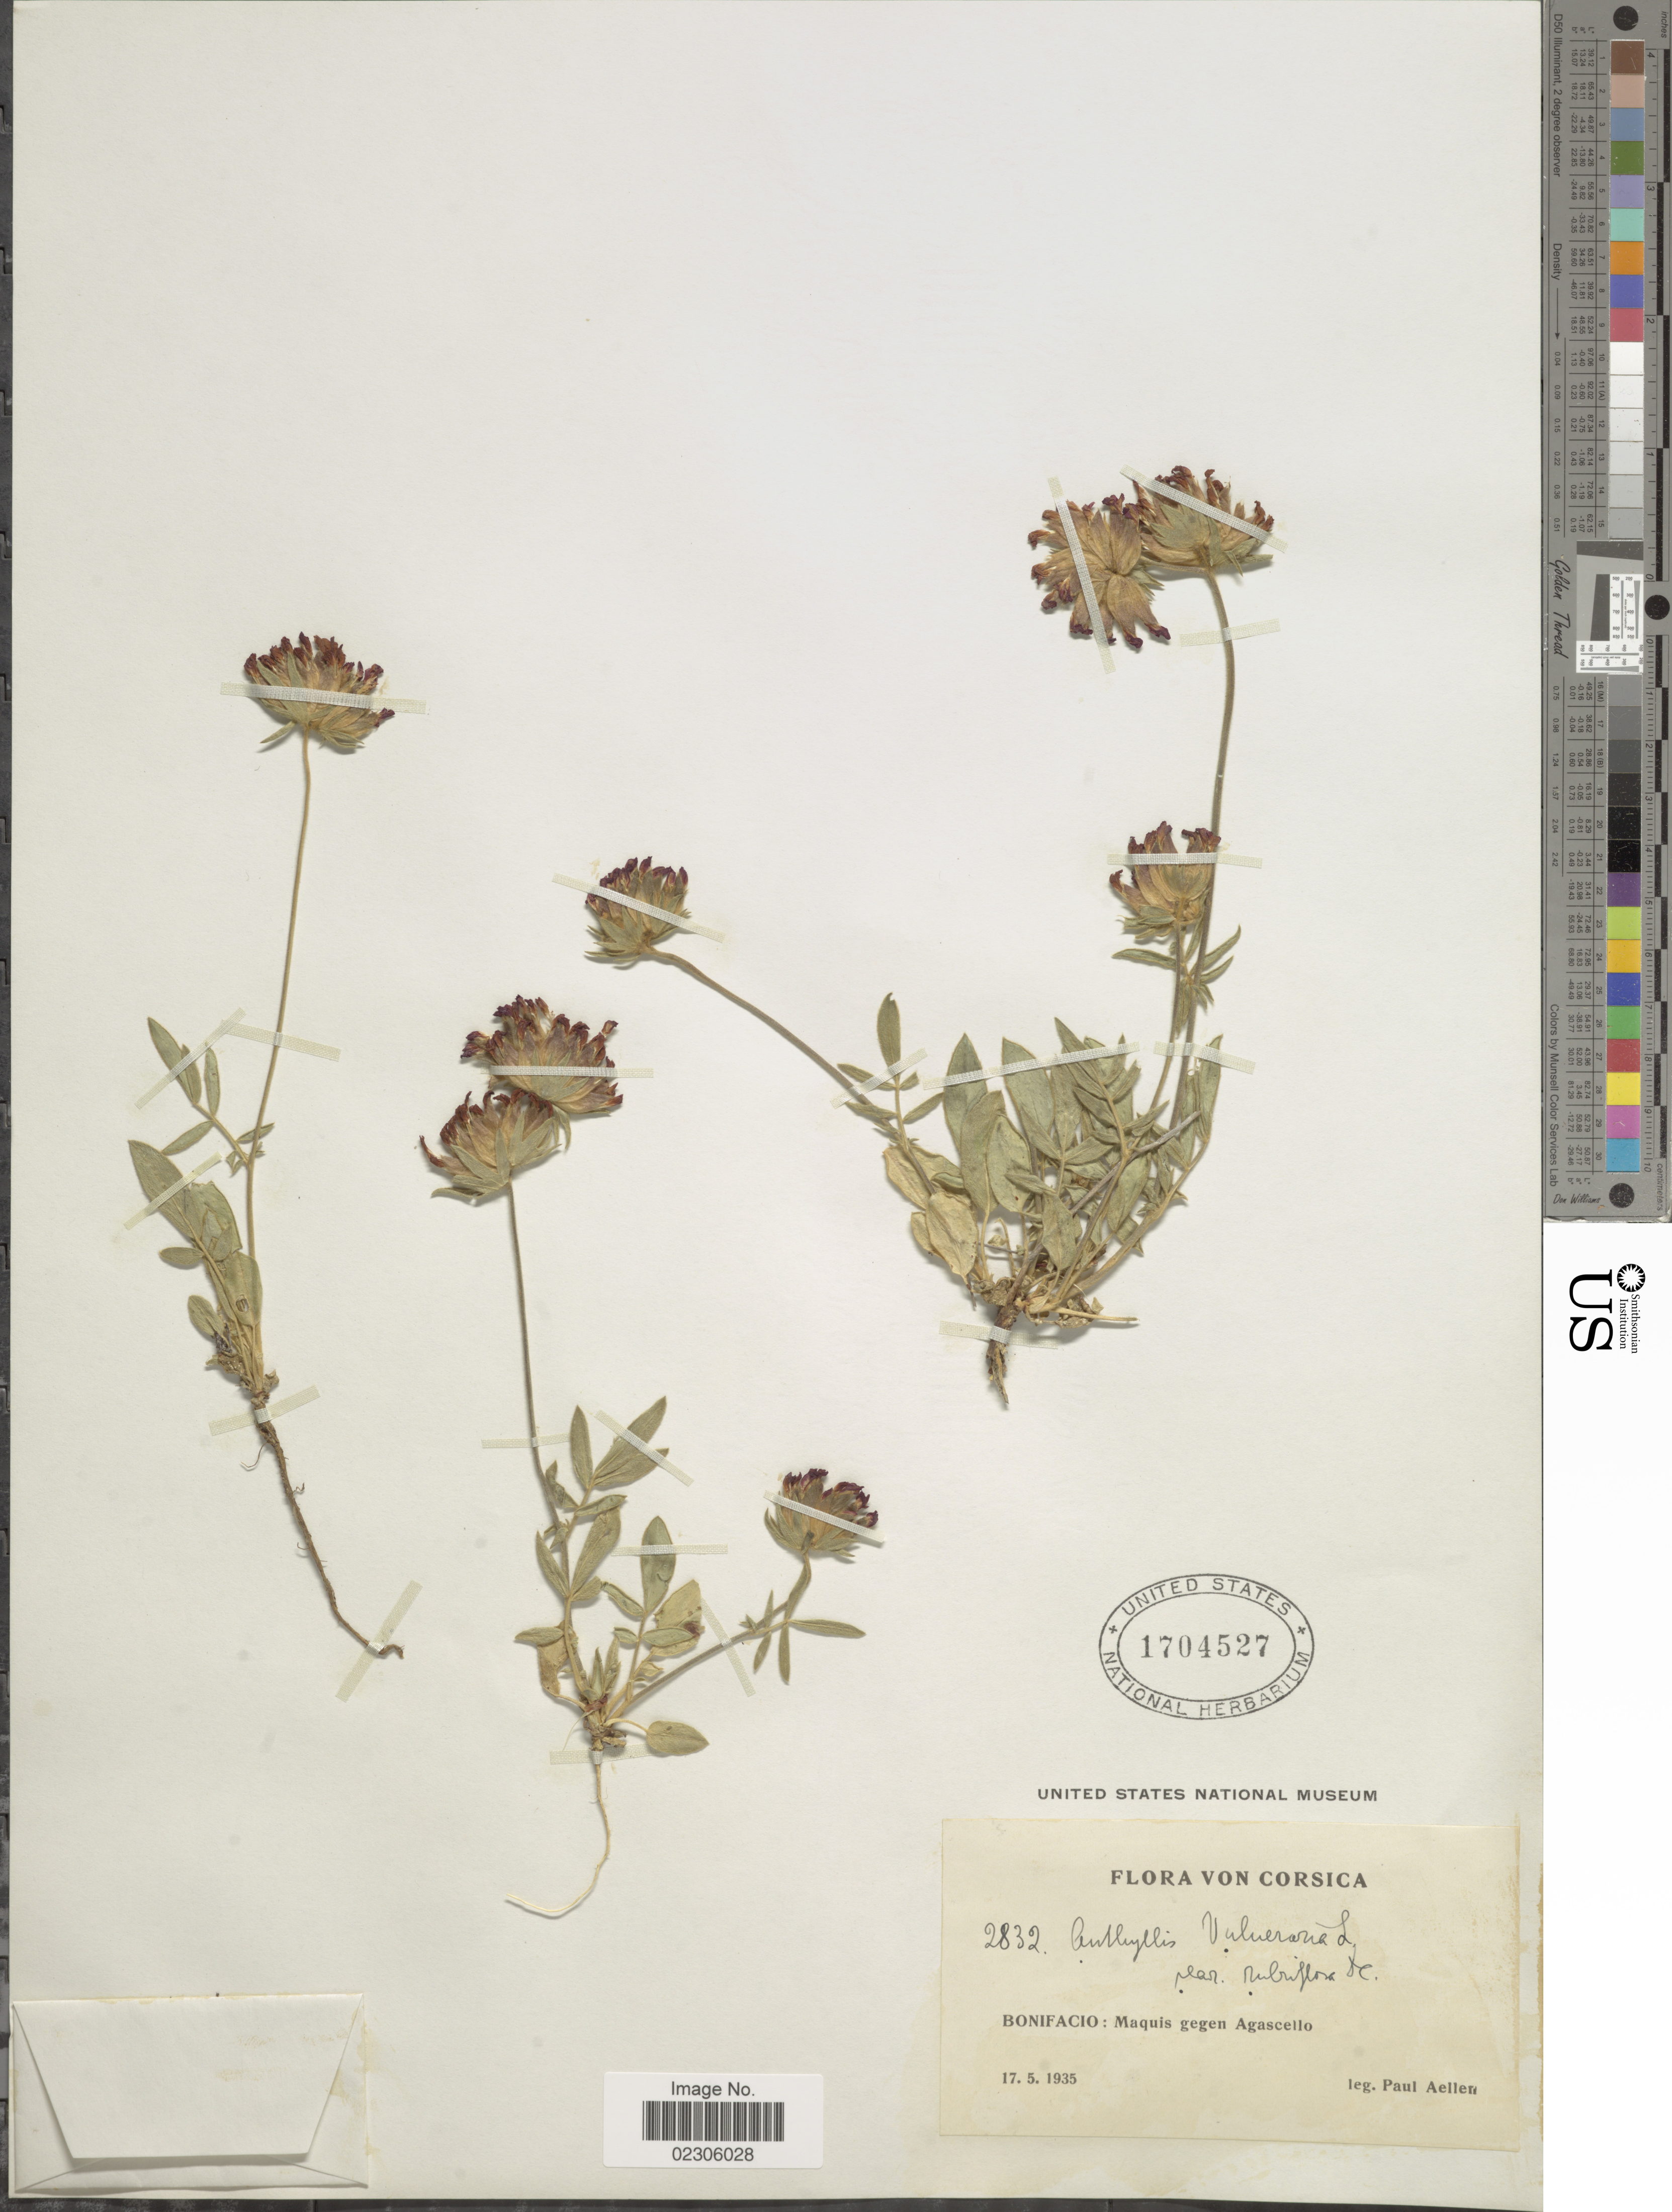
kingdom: Plantae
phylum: Tracheophyta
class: Magnoliopsida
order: Fabales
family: Fabaceae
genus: Anthyllis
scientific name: Anthyllis vulneraria var. rubriflora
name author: Ser.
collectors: P. Aellen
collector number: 2832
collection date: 1935-05-18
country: France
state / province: Corsica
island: Corse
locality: Bonifacio, Maquis gegen Agascello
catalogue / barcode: US 1704527